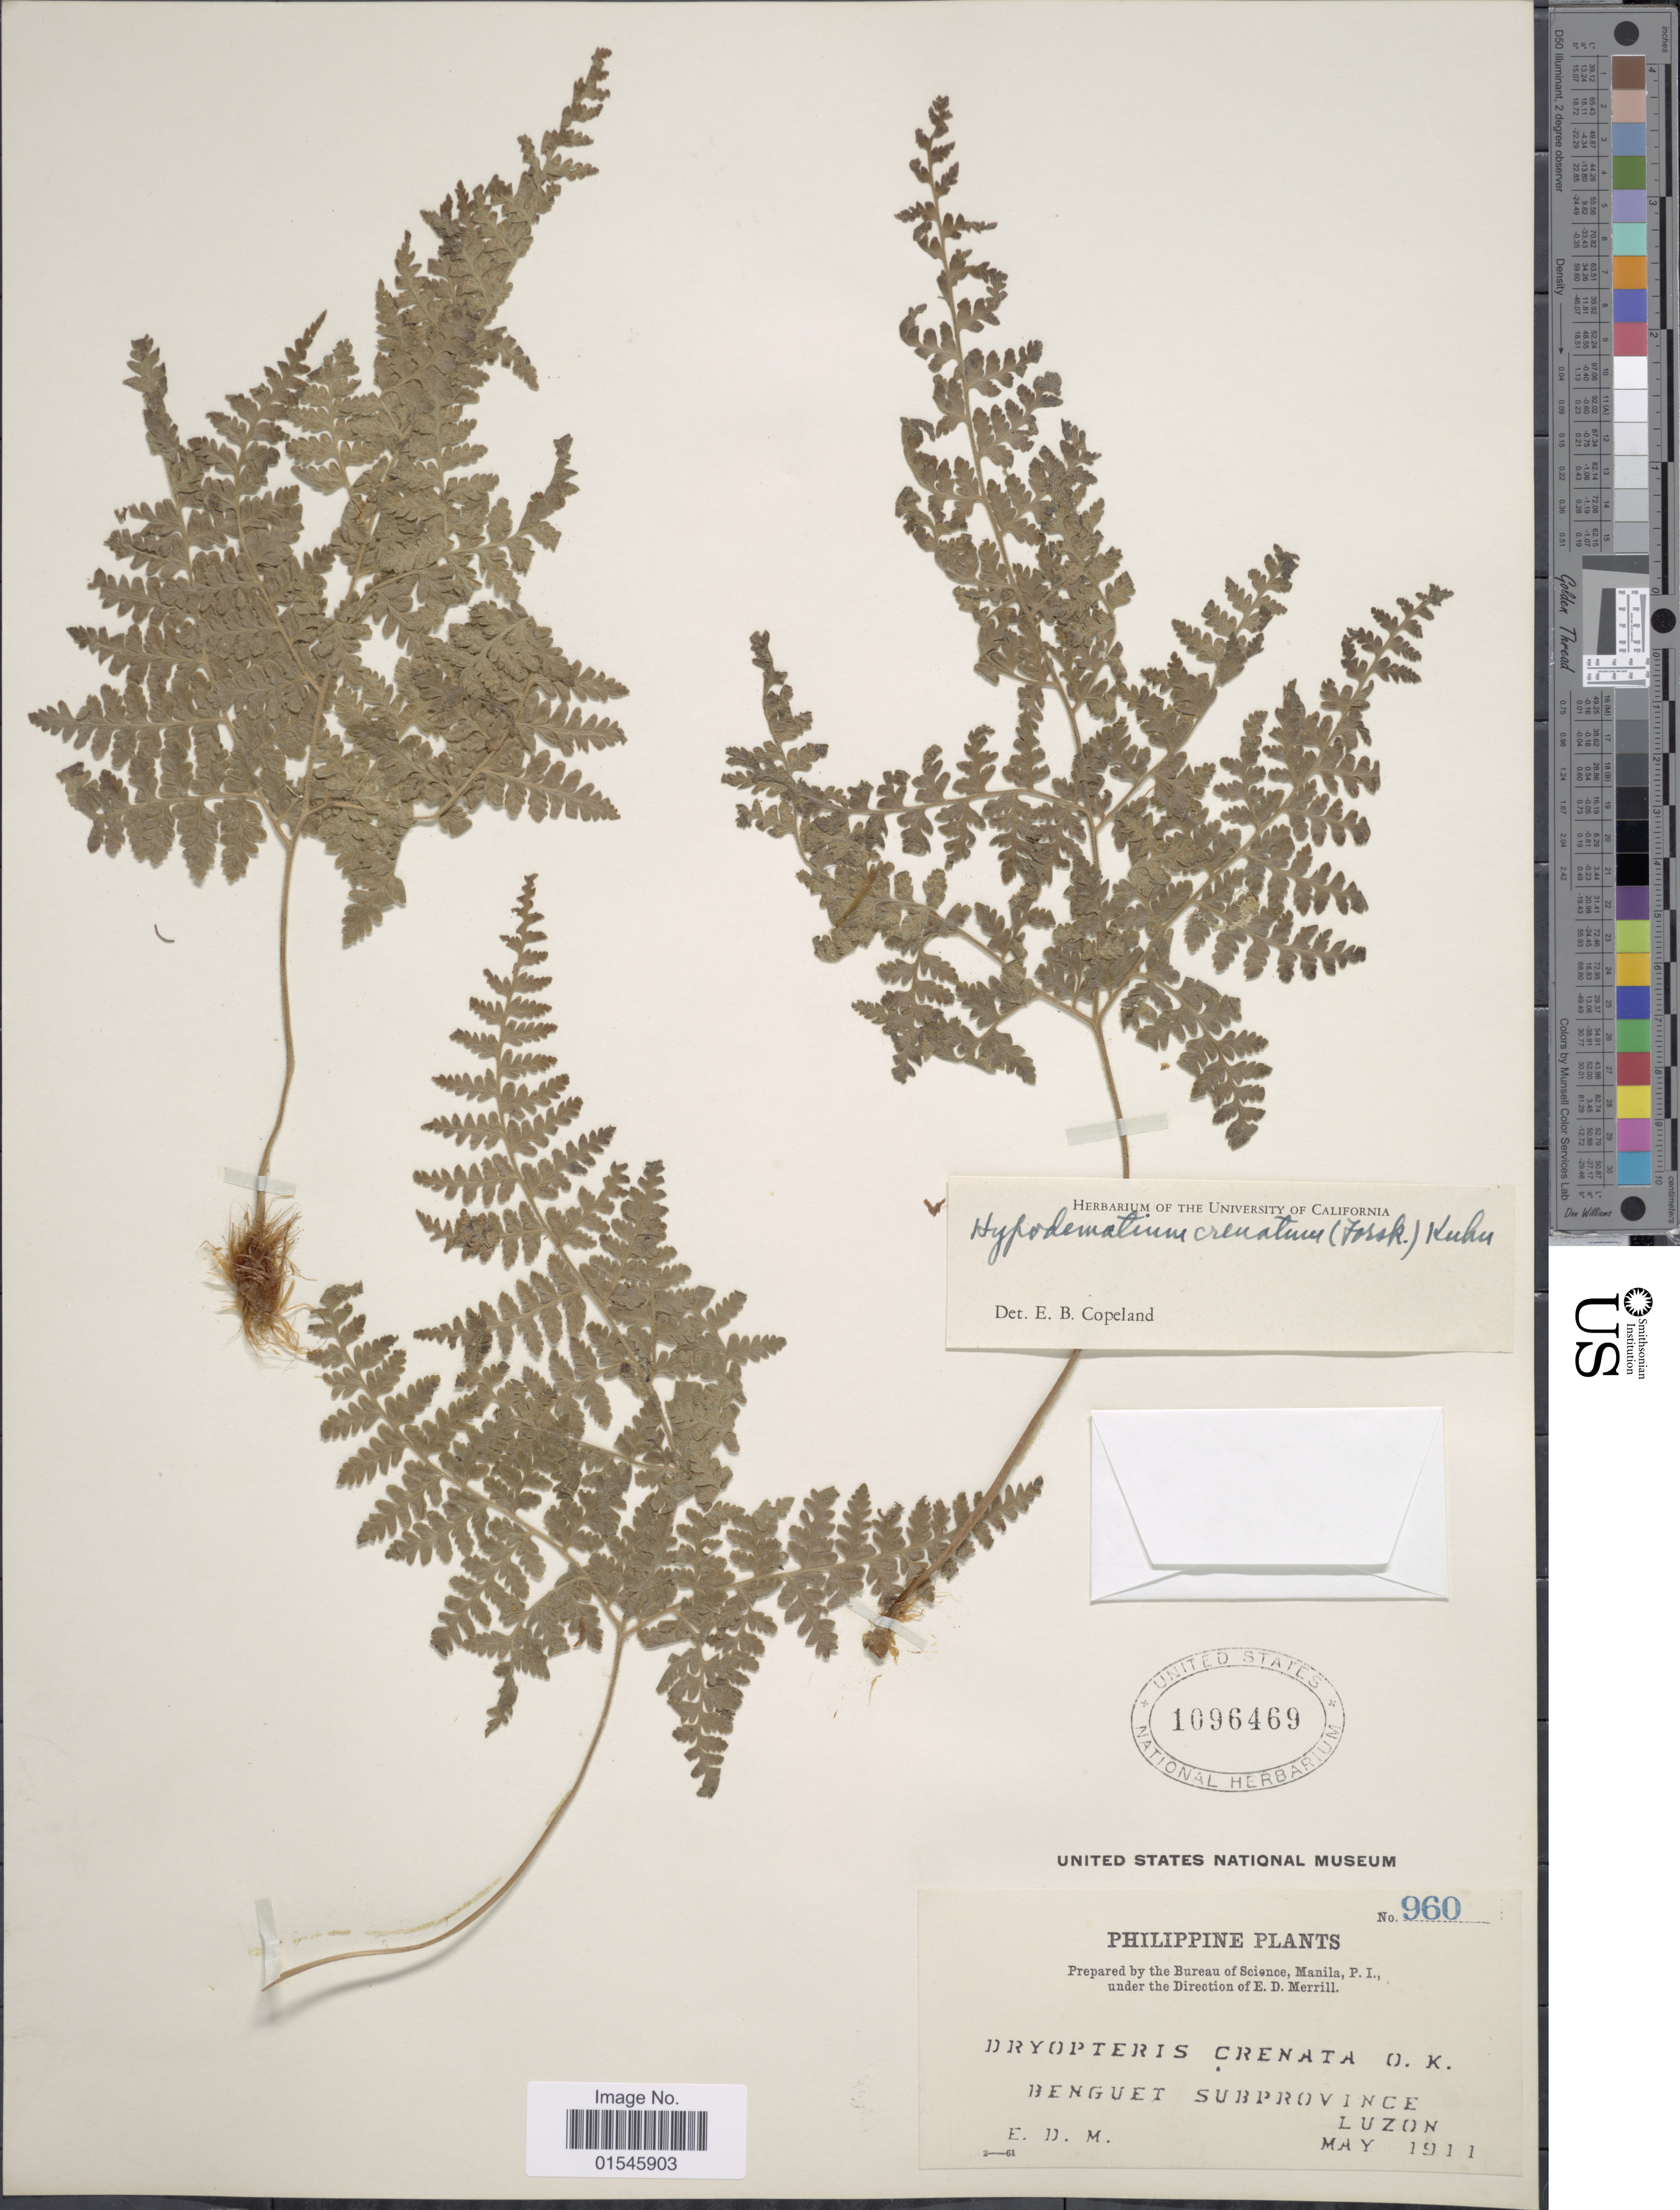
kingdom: Plantae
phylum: Tracheophyta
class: Polypodiopsida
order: Polypodiales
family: Hypodematiaceae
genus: Hypodematium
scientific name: Hypodematium crenatum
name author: (Forssk.) Kuhn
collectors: E. D. Merrill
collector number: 960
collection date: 1911-05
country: Philippines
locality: Benguet Subprovince Luzon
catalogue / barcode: US 1096469